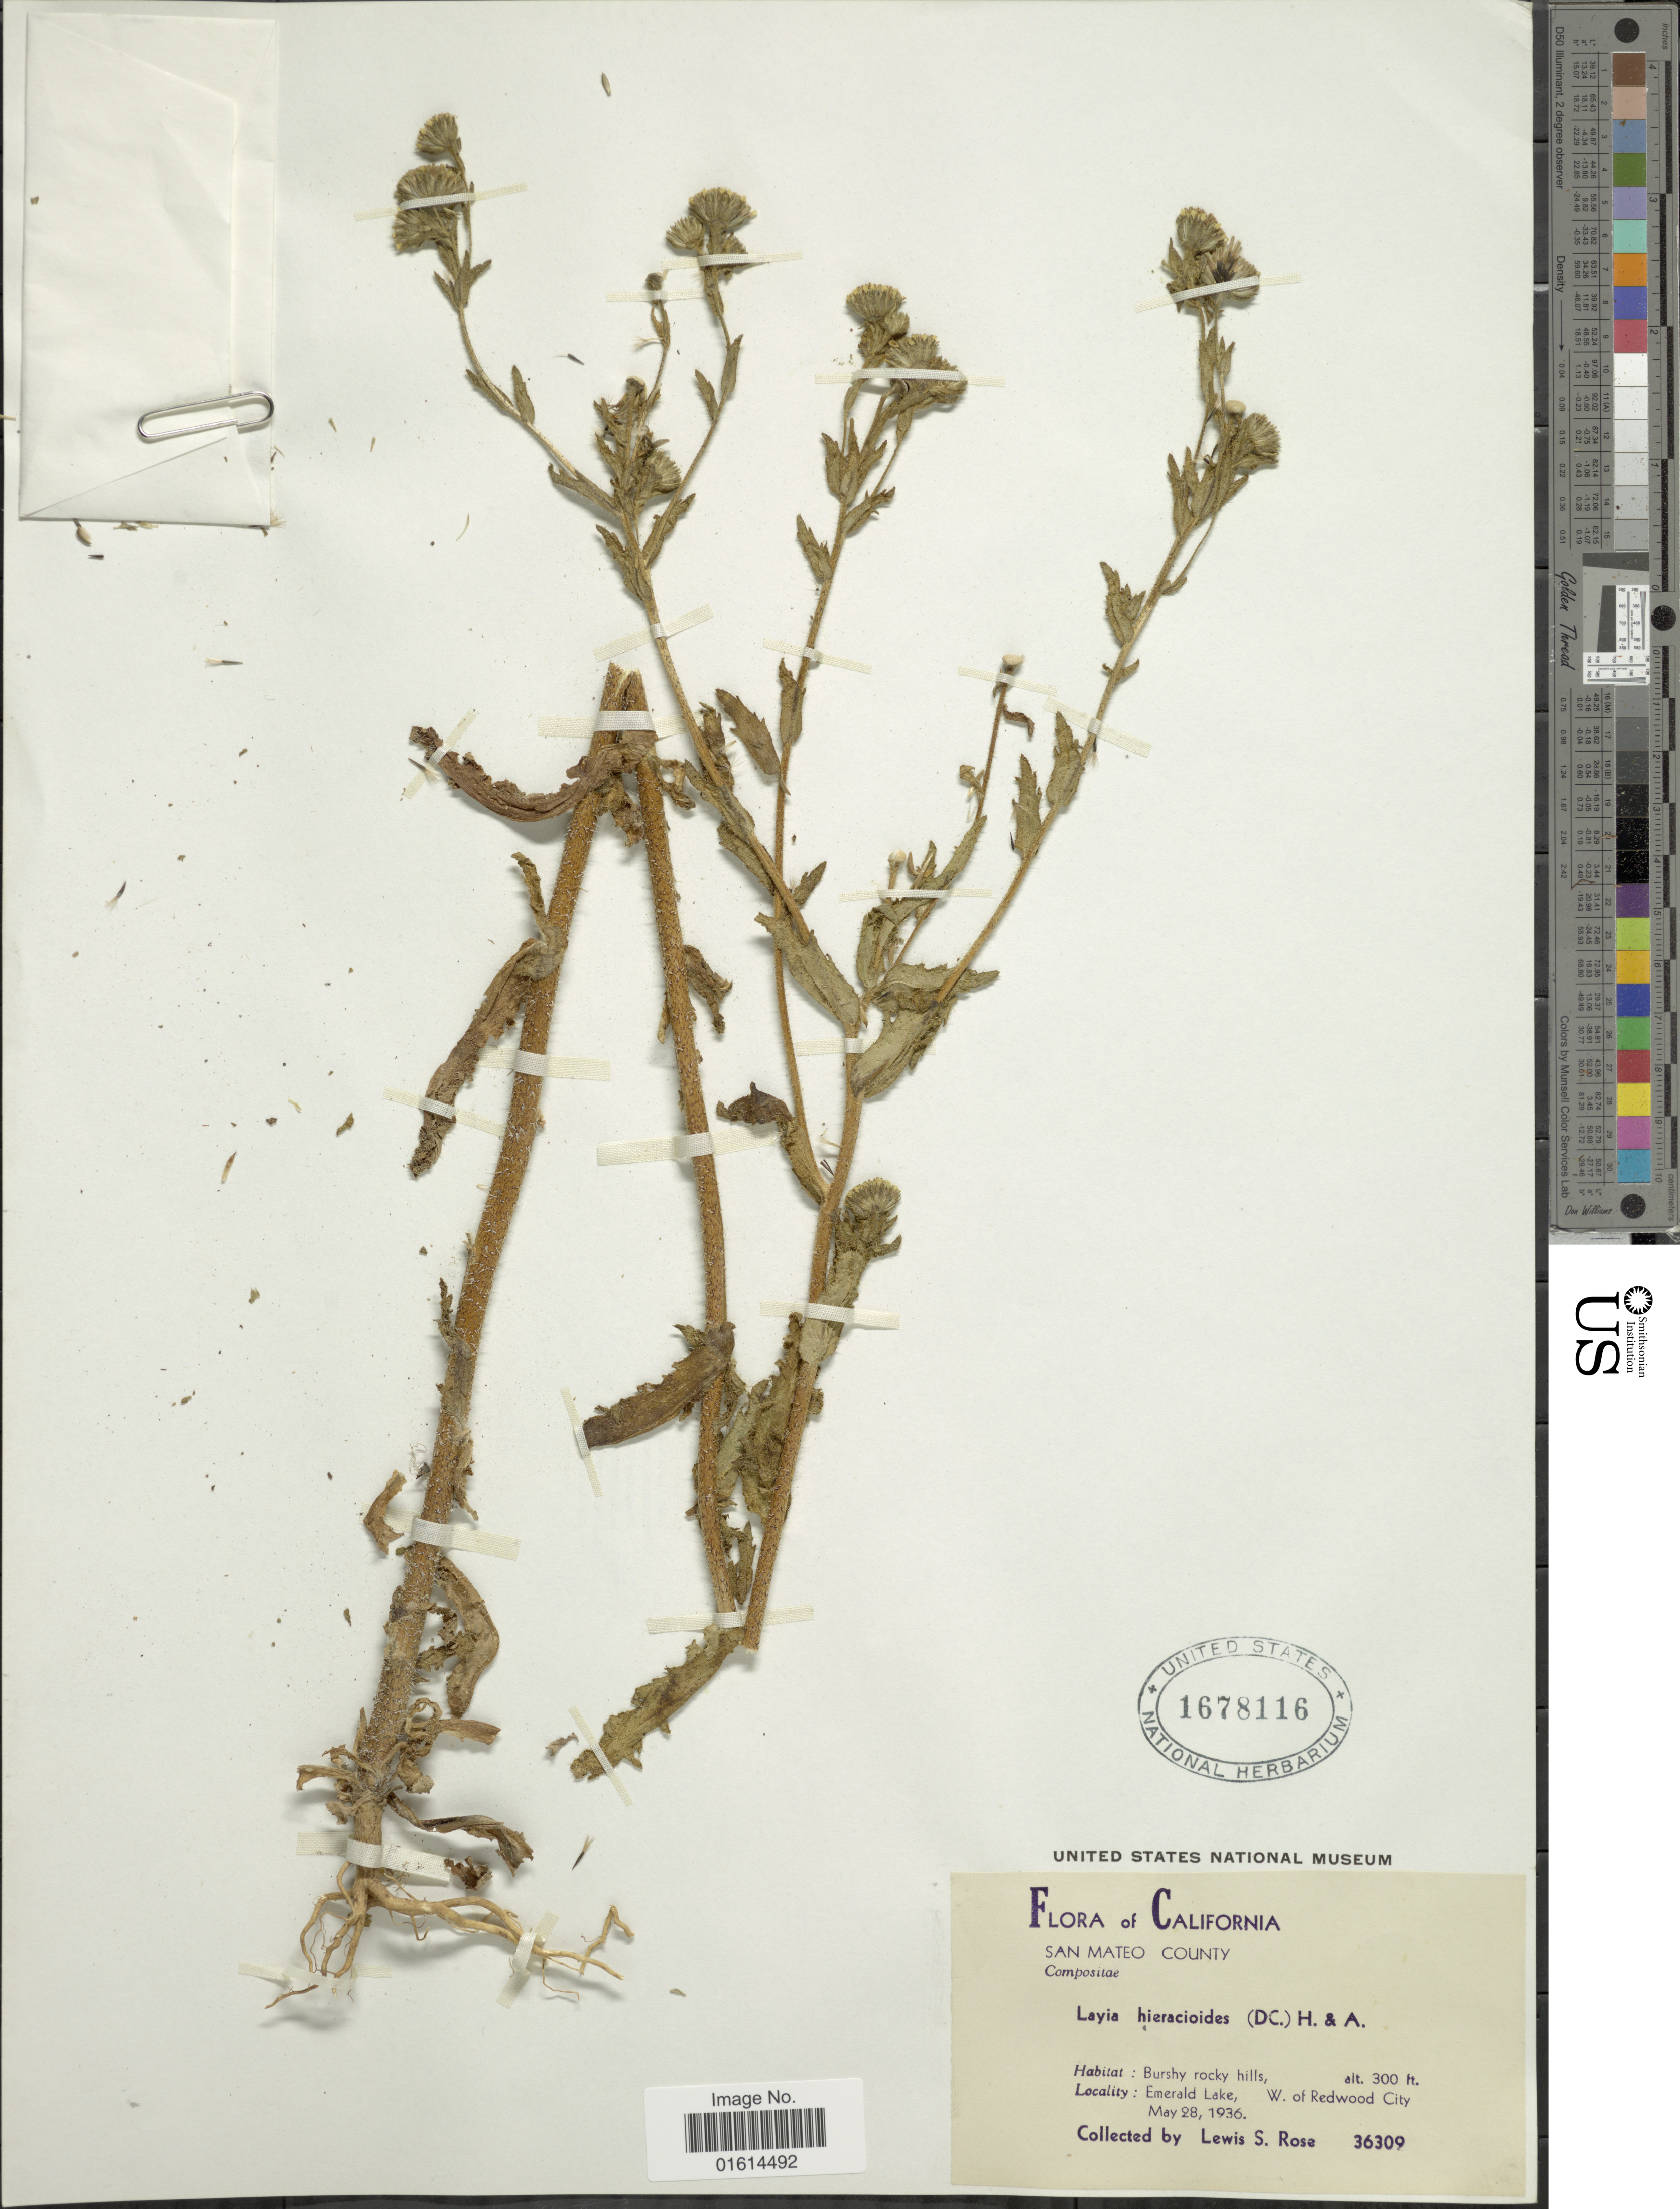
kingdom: Plantae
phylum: Tracheophyta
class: Magnoliopsida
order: Asterales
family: Asteraceae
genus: Layia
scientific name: Layia hieracioides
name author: (Hook. & Arn.) DC.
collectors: L. S. Rose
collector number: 36309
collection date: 1936-05-28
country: United States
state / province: California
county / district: San Mateo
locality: San Mateo County, Emerald Lake, W. of Redwood City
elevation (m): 91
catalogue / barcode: US 1678116